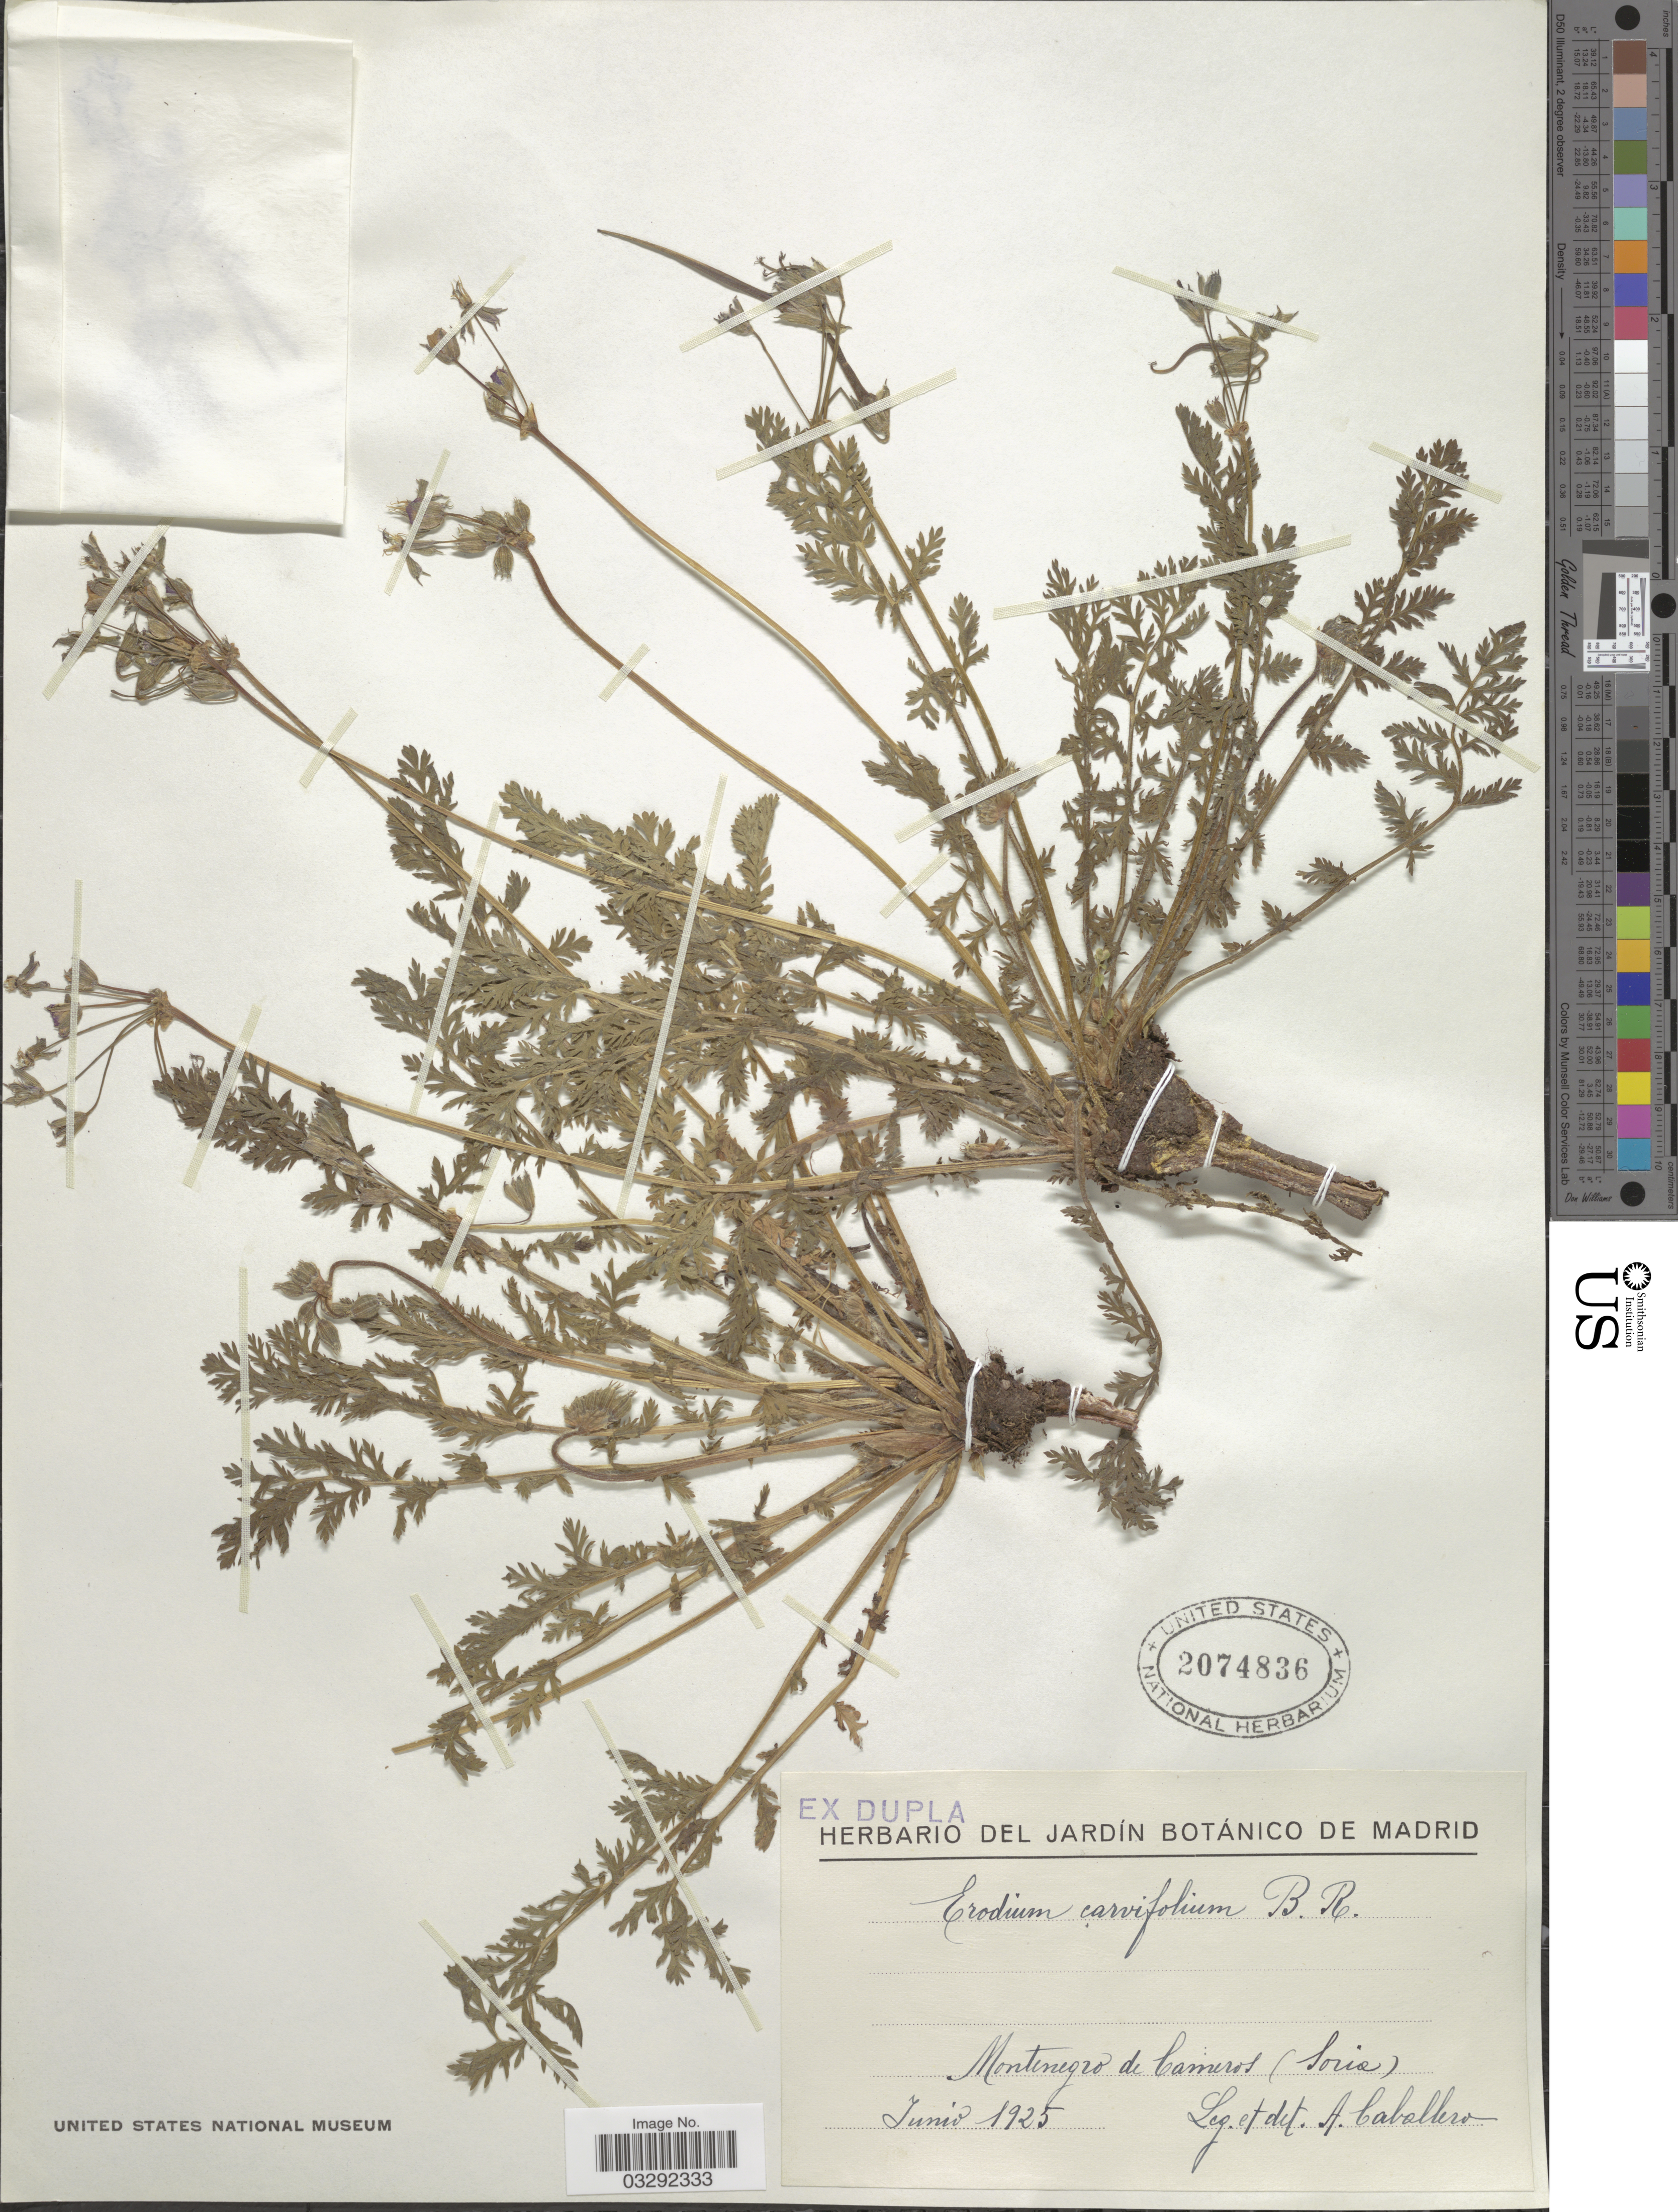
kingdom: Plantae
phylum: Tracheophyta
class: Magnoliopsida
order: Geraniales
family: Geraniaceae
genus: Erodium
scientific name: Erodium carvifolium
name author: Boiss. & Reut.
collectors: A. Caballero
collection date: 1925-06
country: Spain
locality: Montenegro de Cameros (Soria).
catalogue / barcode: US 2074836